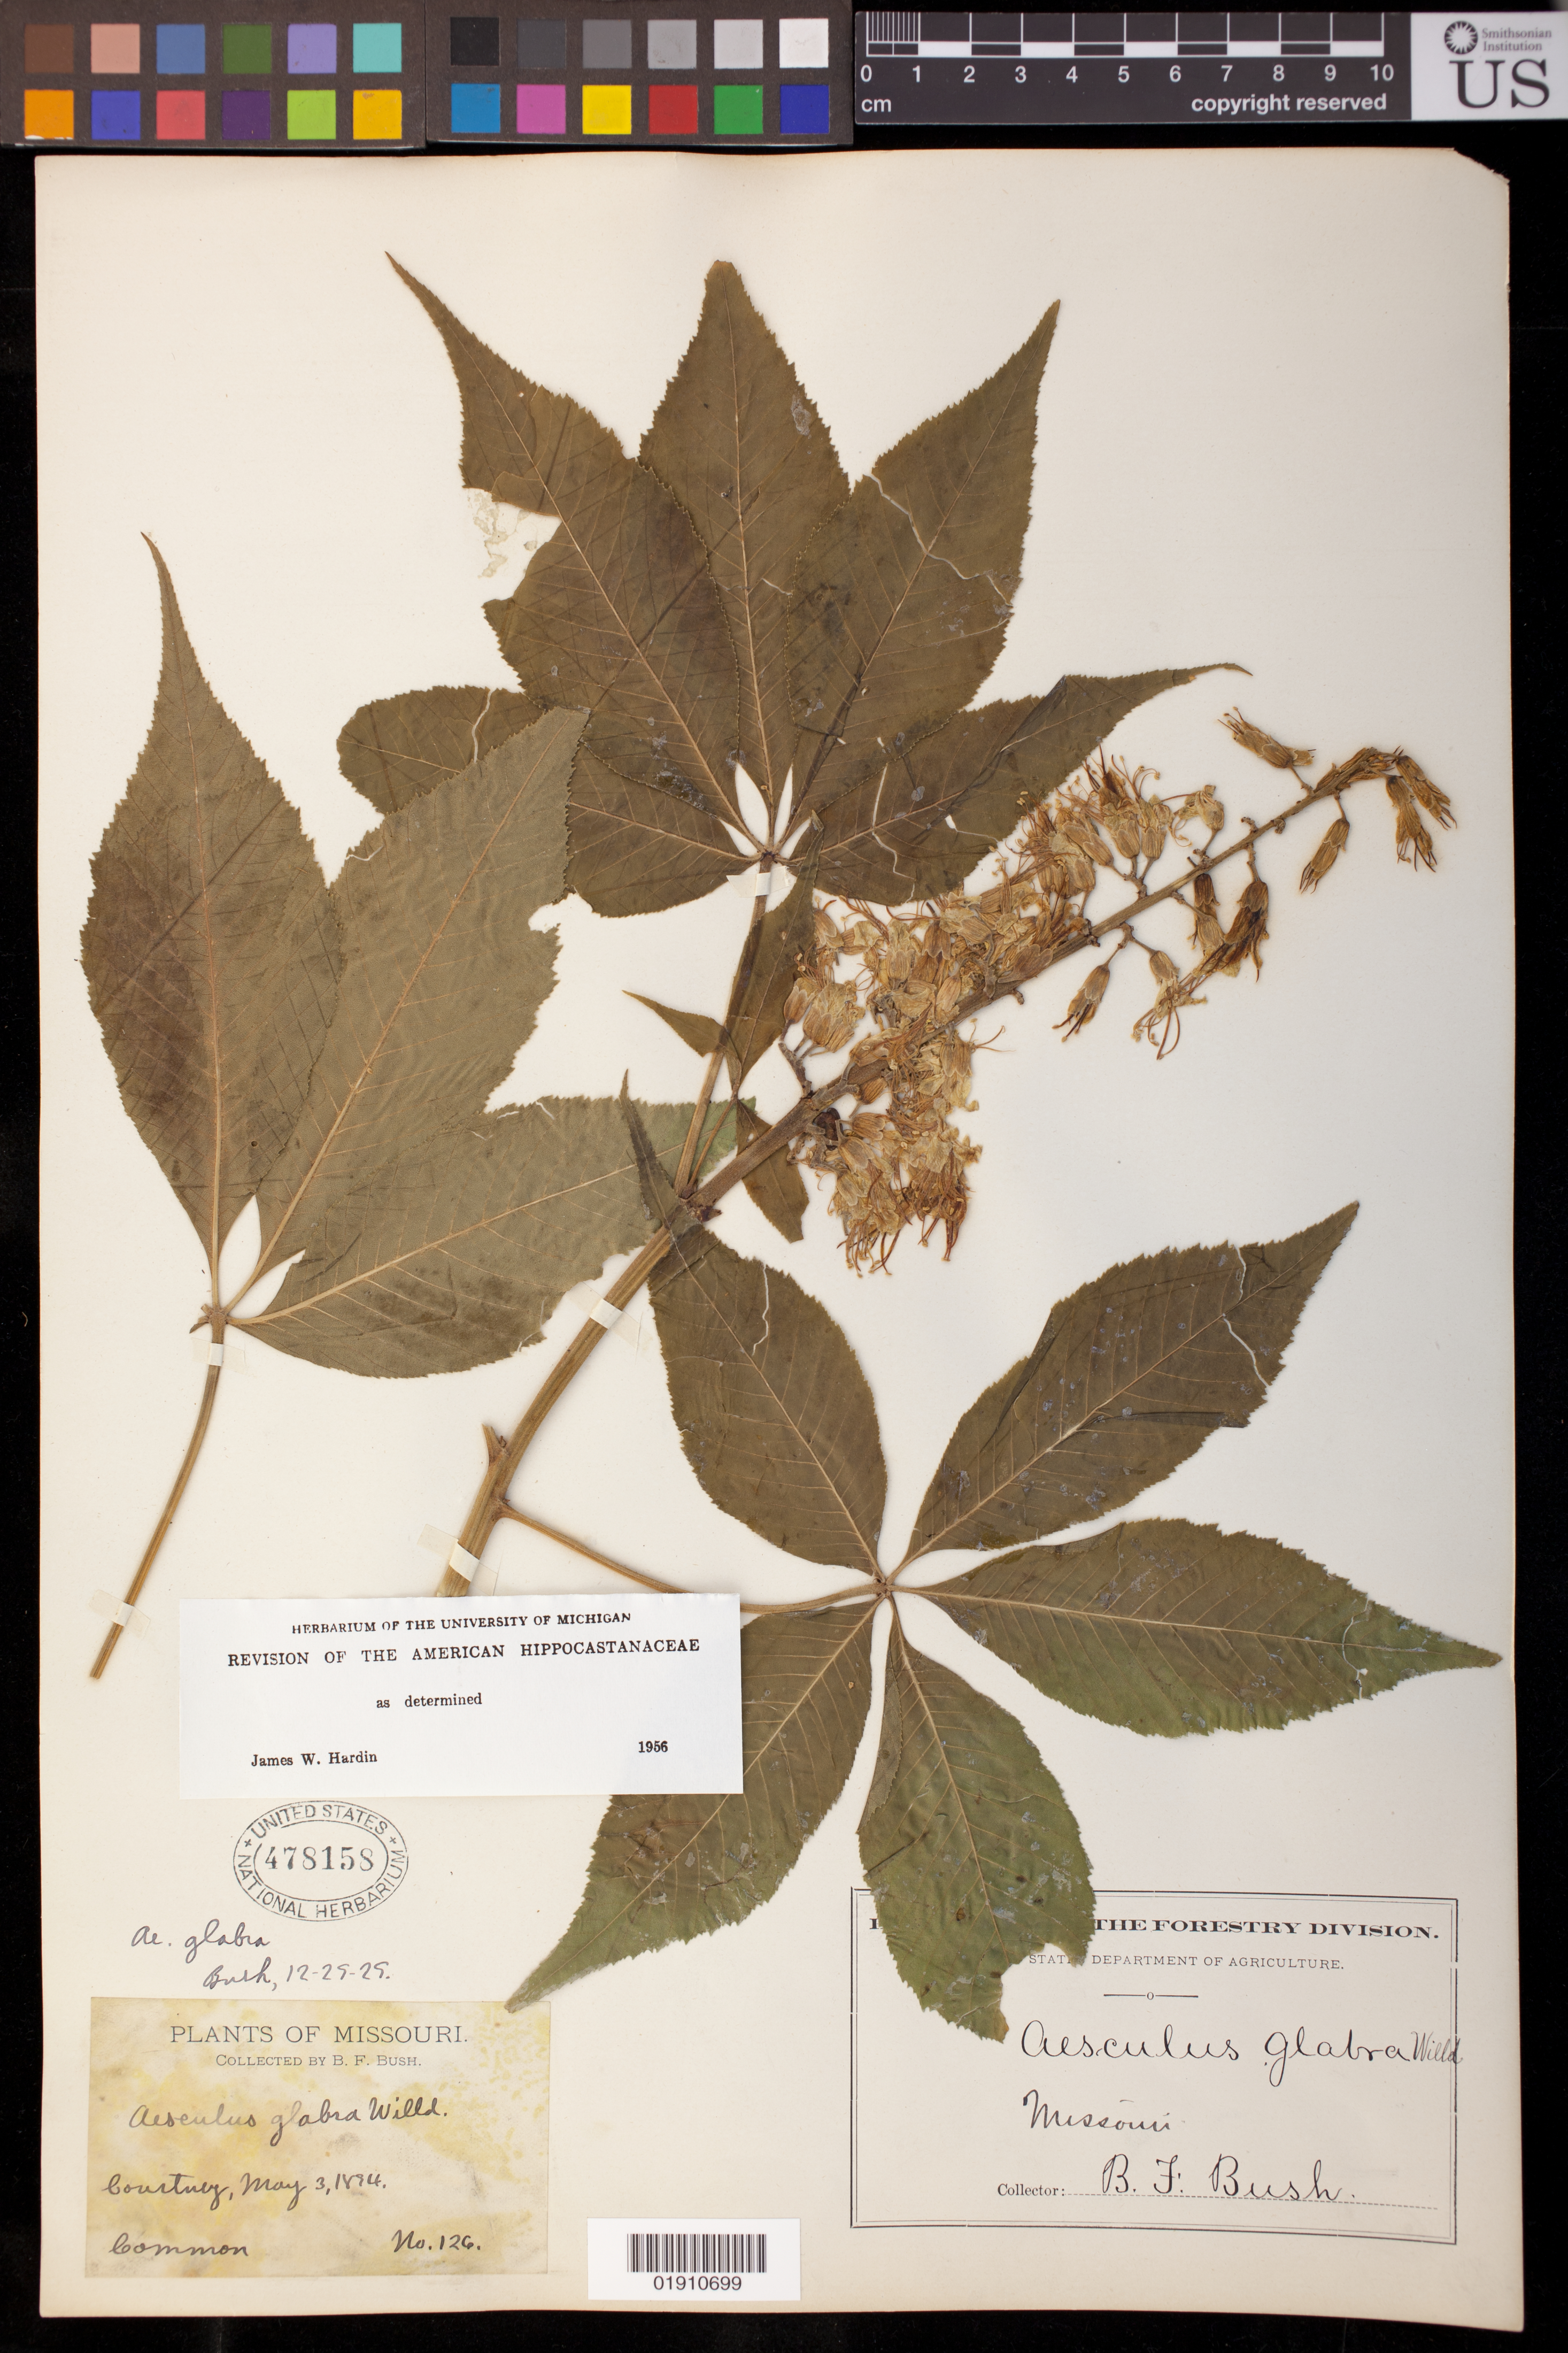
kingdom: Plantae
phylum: Tracheophyta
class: Magnoliopsida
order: Sapindales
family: Sapindaceae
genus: Aesculus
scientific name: Aesculus glabra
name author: Willd.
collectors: B. F. Bush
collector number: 126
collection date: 1894-05-03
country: United States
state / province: Missouri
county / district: Jackson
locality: Courtney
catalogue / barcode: US 478158